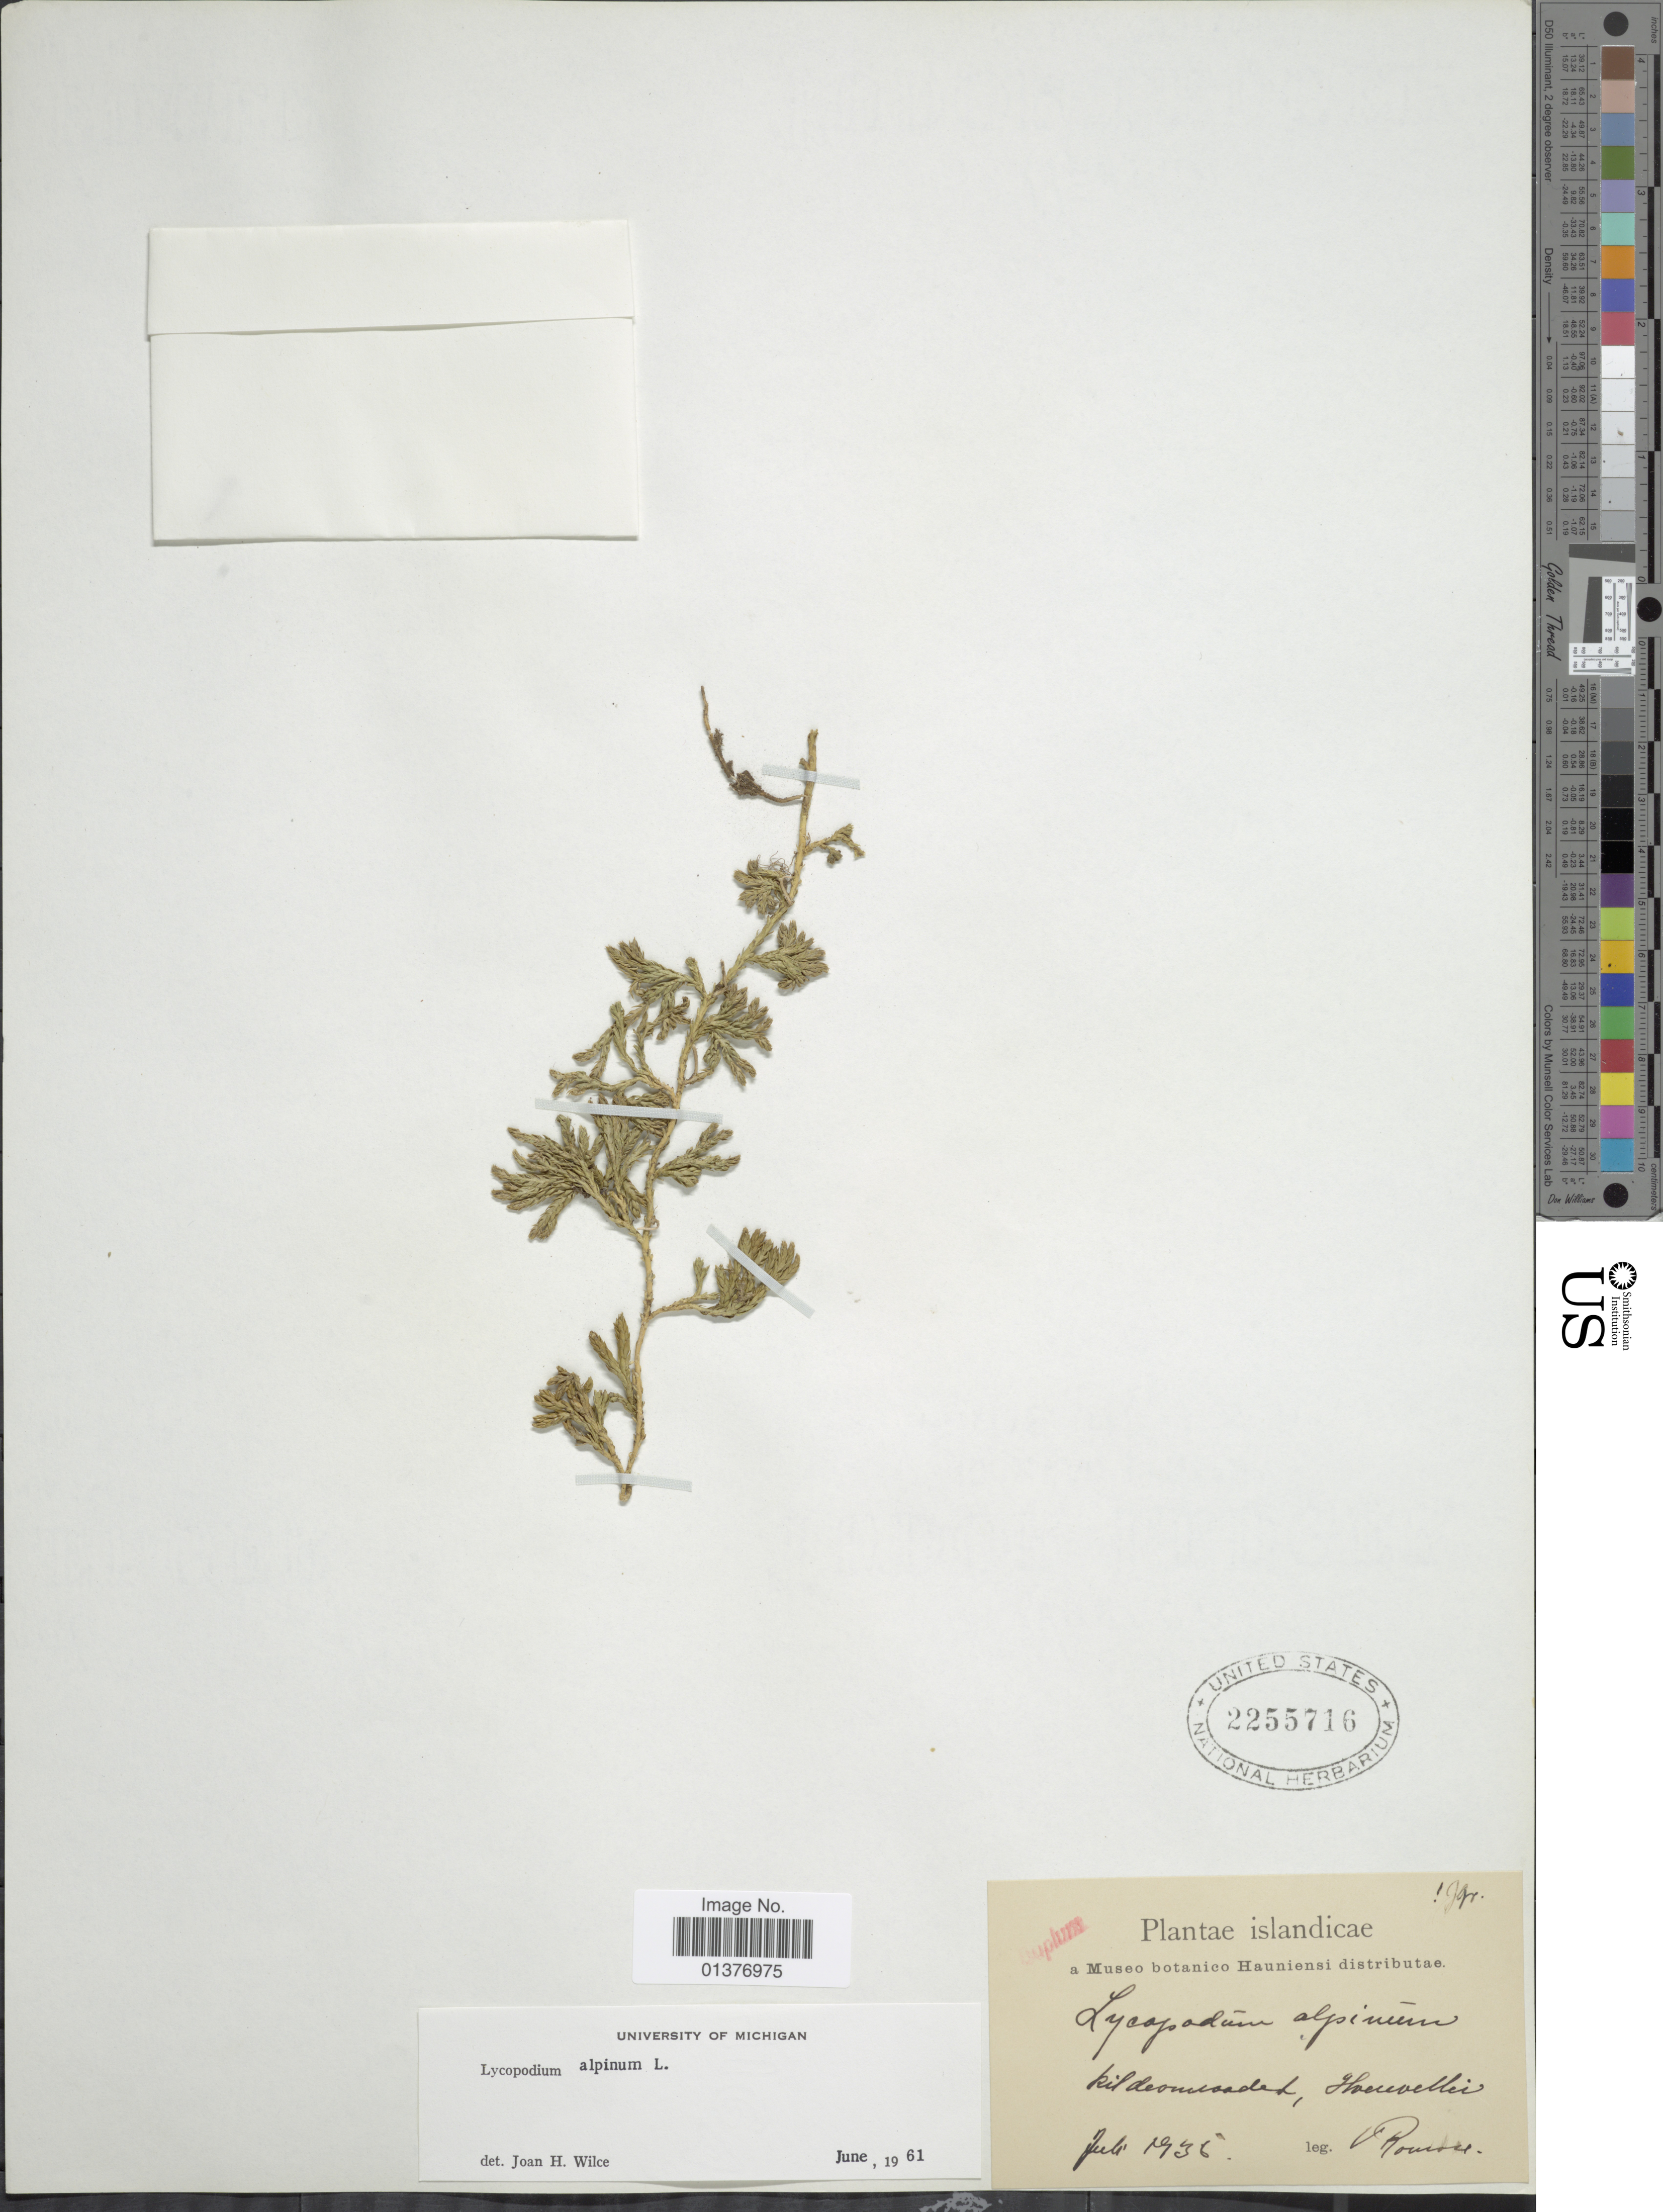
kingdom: Plantae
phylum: Tracheophyta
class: Lycopodiopsida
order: Lycopodiales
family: Lycopodiaceae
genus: Diphasiastrum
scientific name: Diphasiastrum alpinum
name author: (L.) Holub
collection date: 1936-07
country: Iceland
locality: Kildeområdet, Houvellin [interpreted]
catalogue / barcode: US 2255716